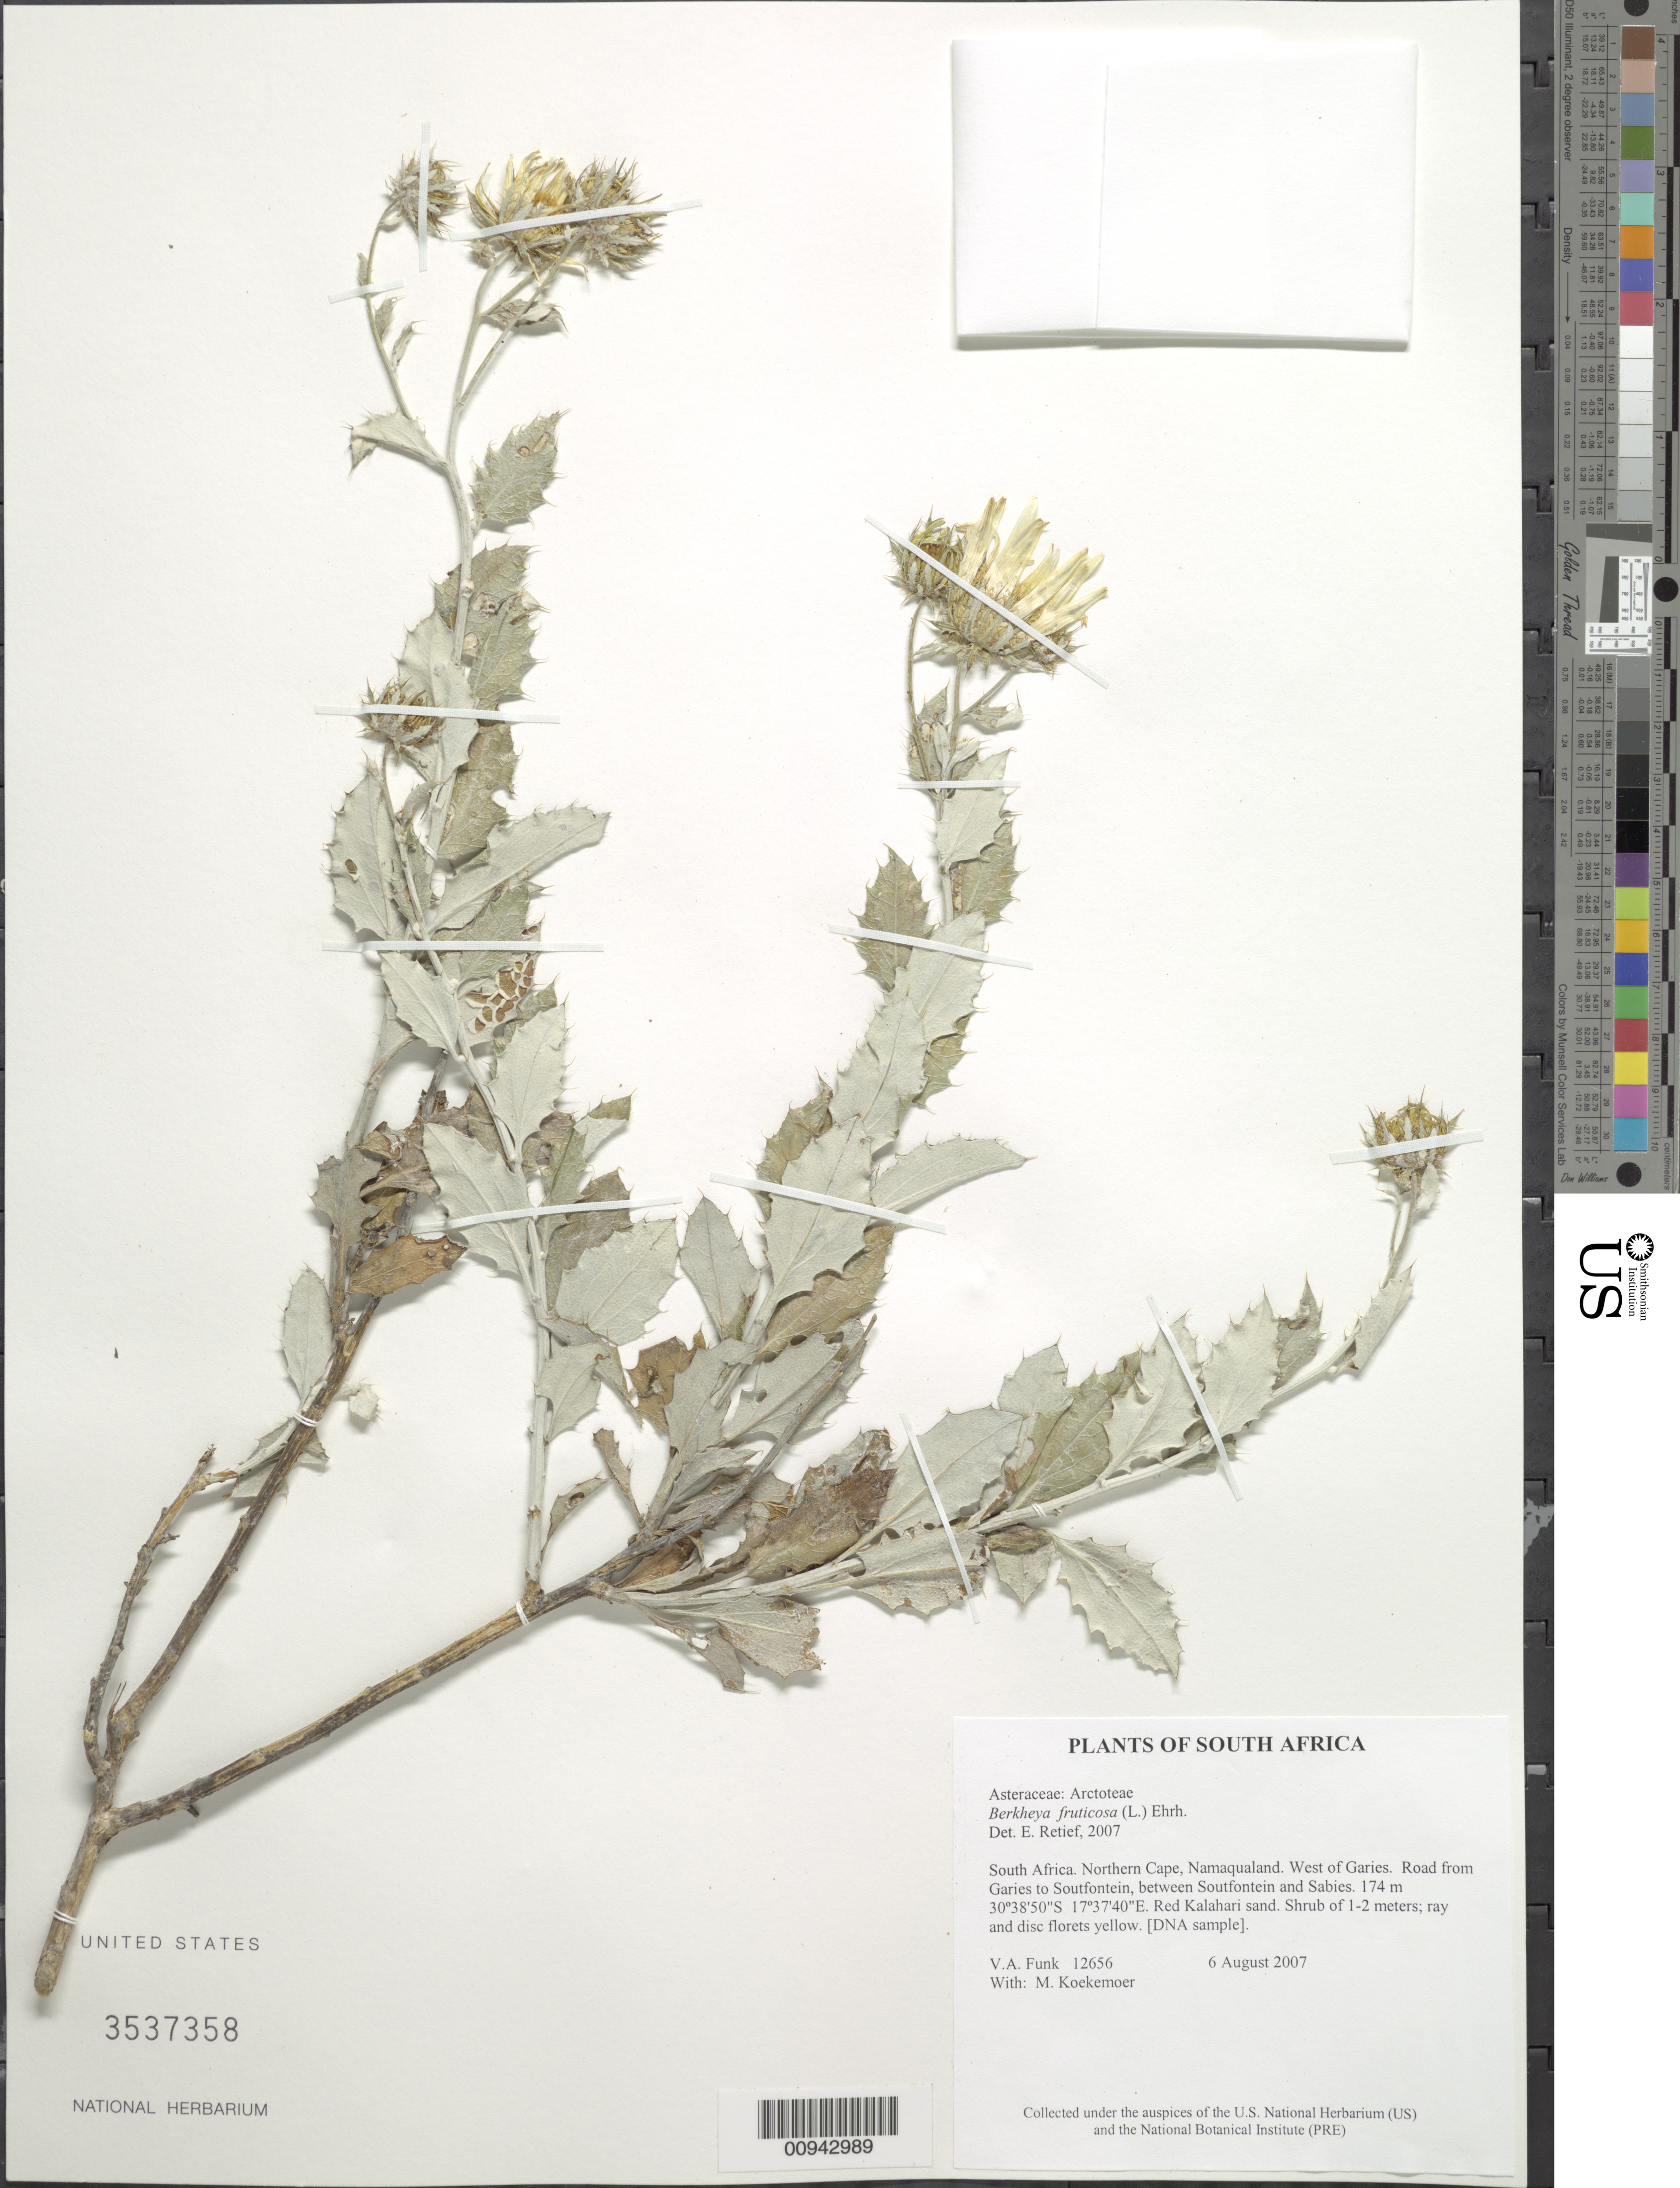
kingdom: Plantae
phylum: Tracheophyta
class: Magnoliopsida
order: Asterales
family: Asteraceae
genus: Berkheya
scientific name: Berkheya fruticosa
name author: (L.) Ehrh.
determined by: Retief, E.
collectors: V. Funk & M. Koekemoer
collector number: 12656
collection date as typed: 6 August 2007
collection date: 2007-08-06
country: South Africa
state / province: Northern Cape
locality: West of Garies. Road from Garies to Soutfontein, between Soutfontein and Sabies. Namaqualand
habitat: Red Kalahari sand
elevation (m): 174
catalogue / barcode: US 3537358